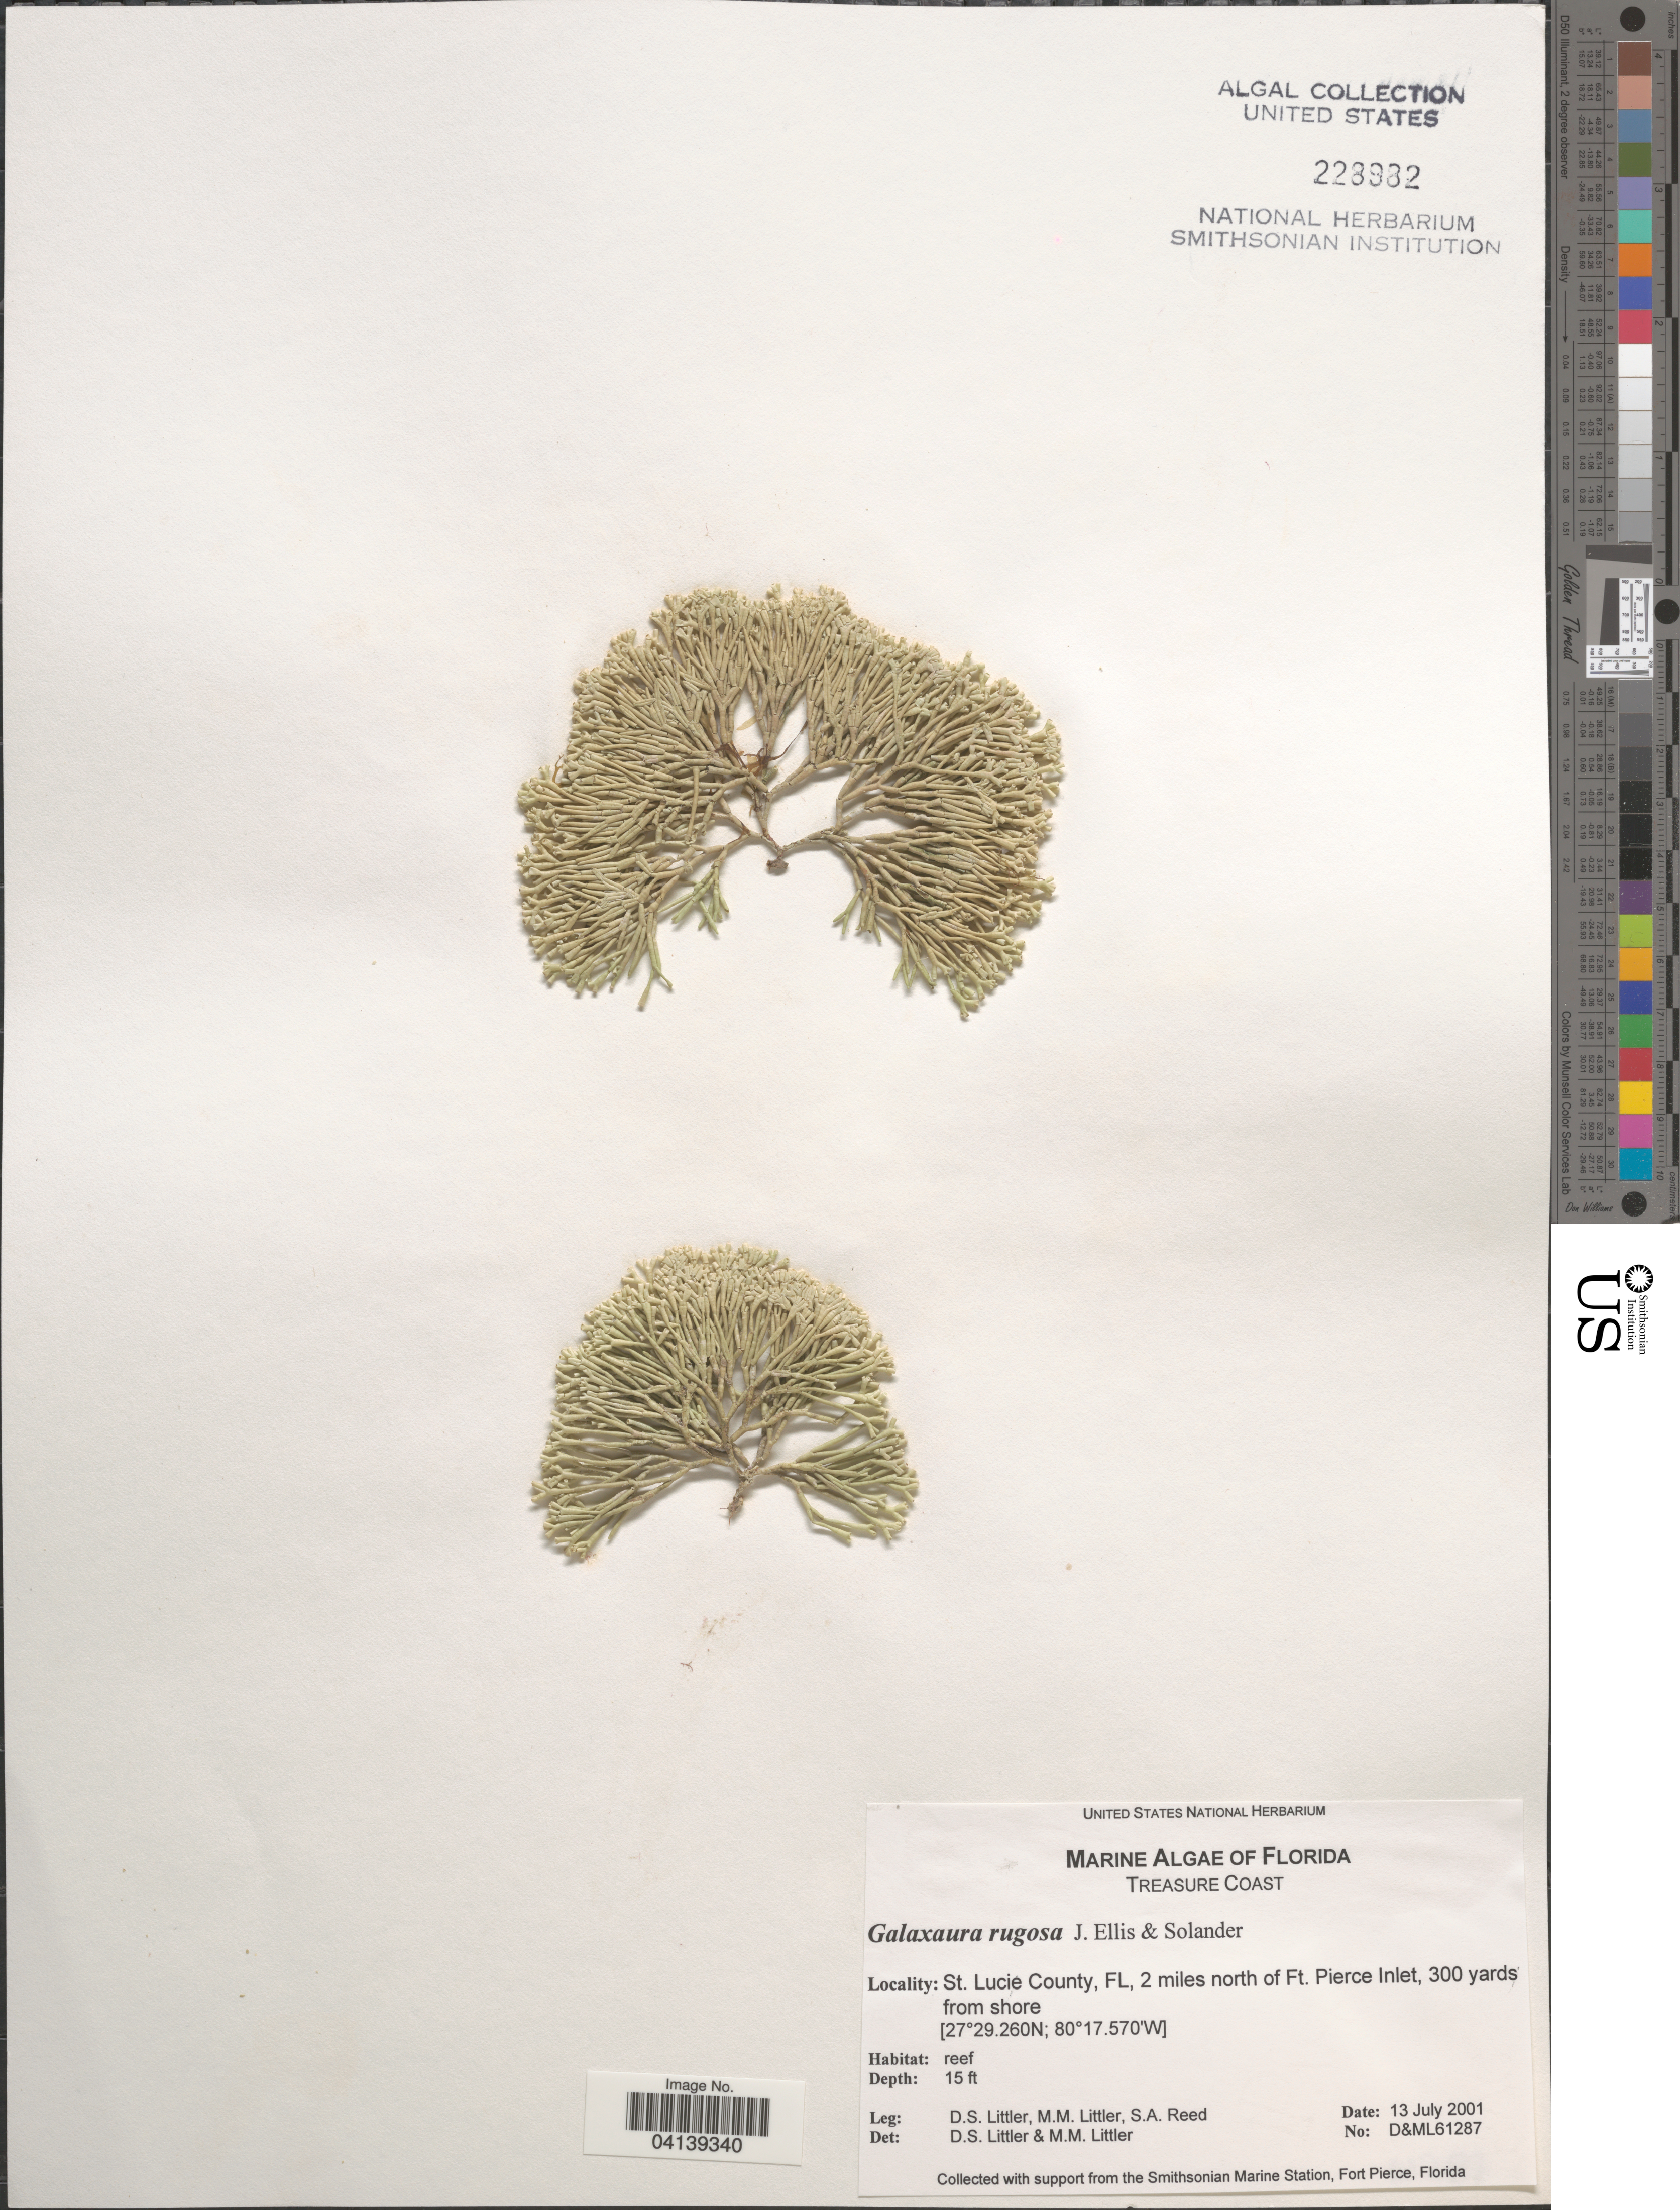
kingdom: Plantae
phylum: Rhodophyta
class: Florideophyceae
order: Nemaliales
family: Galaxauraceae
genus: Galaxaura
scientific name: Galaxaura rugosa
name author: (Ellis & Sol.) J.V.Lamouroux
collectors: D. S. Littler & S. Reed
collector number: D&ML61287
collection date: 2001-07-13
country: United States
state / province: Florida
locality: Treasure Coast. St. Lucie County, 2 miles north of Ft. Pierce Inlet, 300 yards from shore.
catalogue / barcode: US 228982